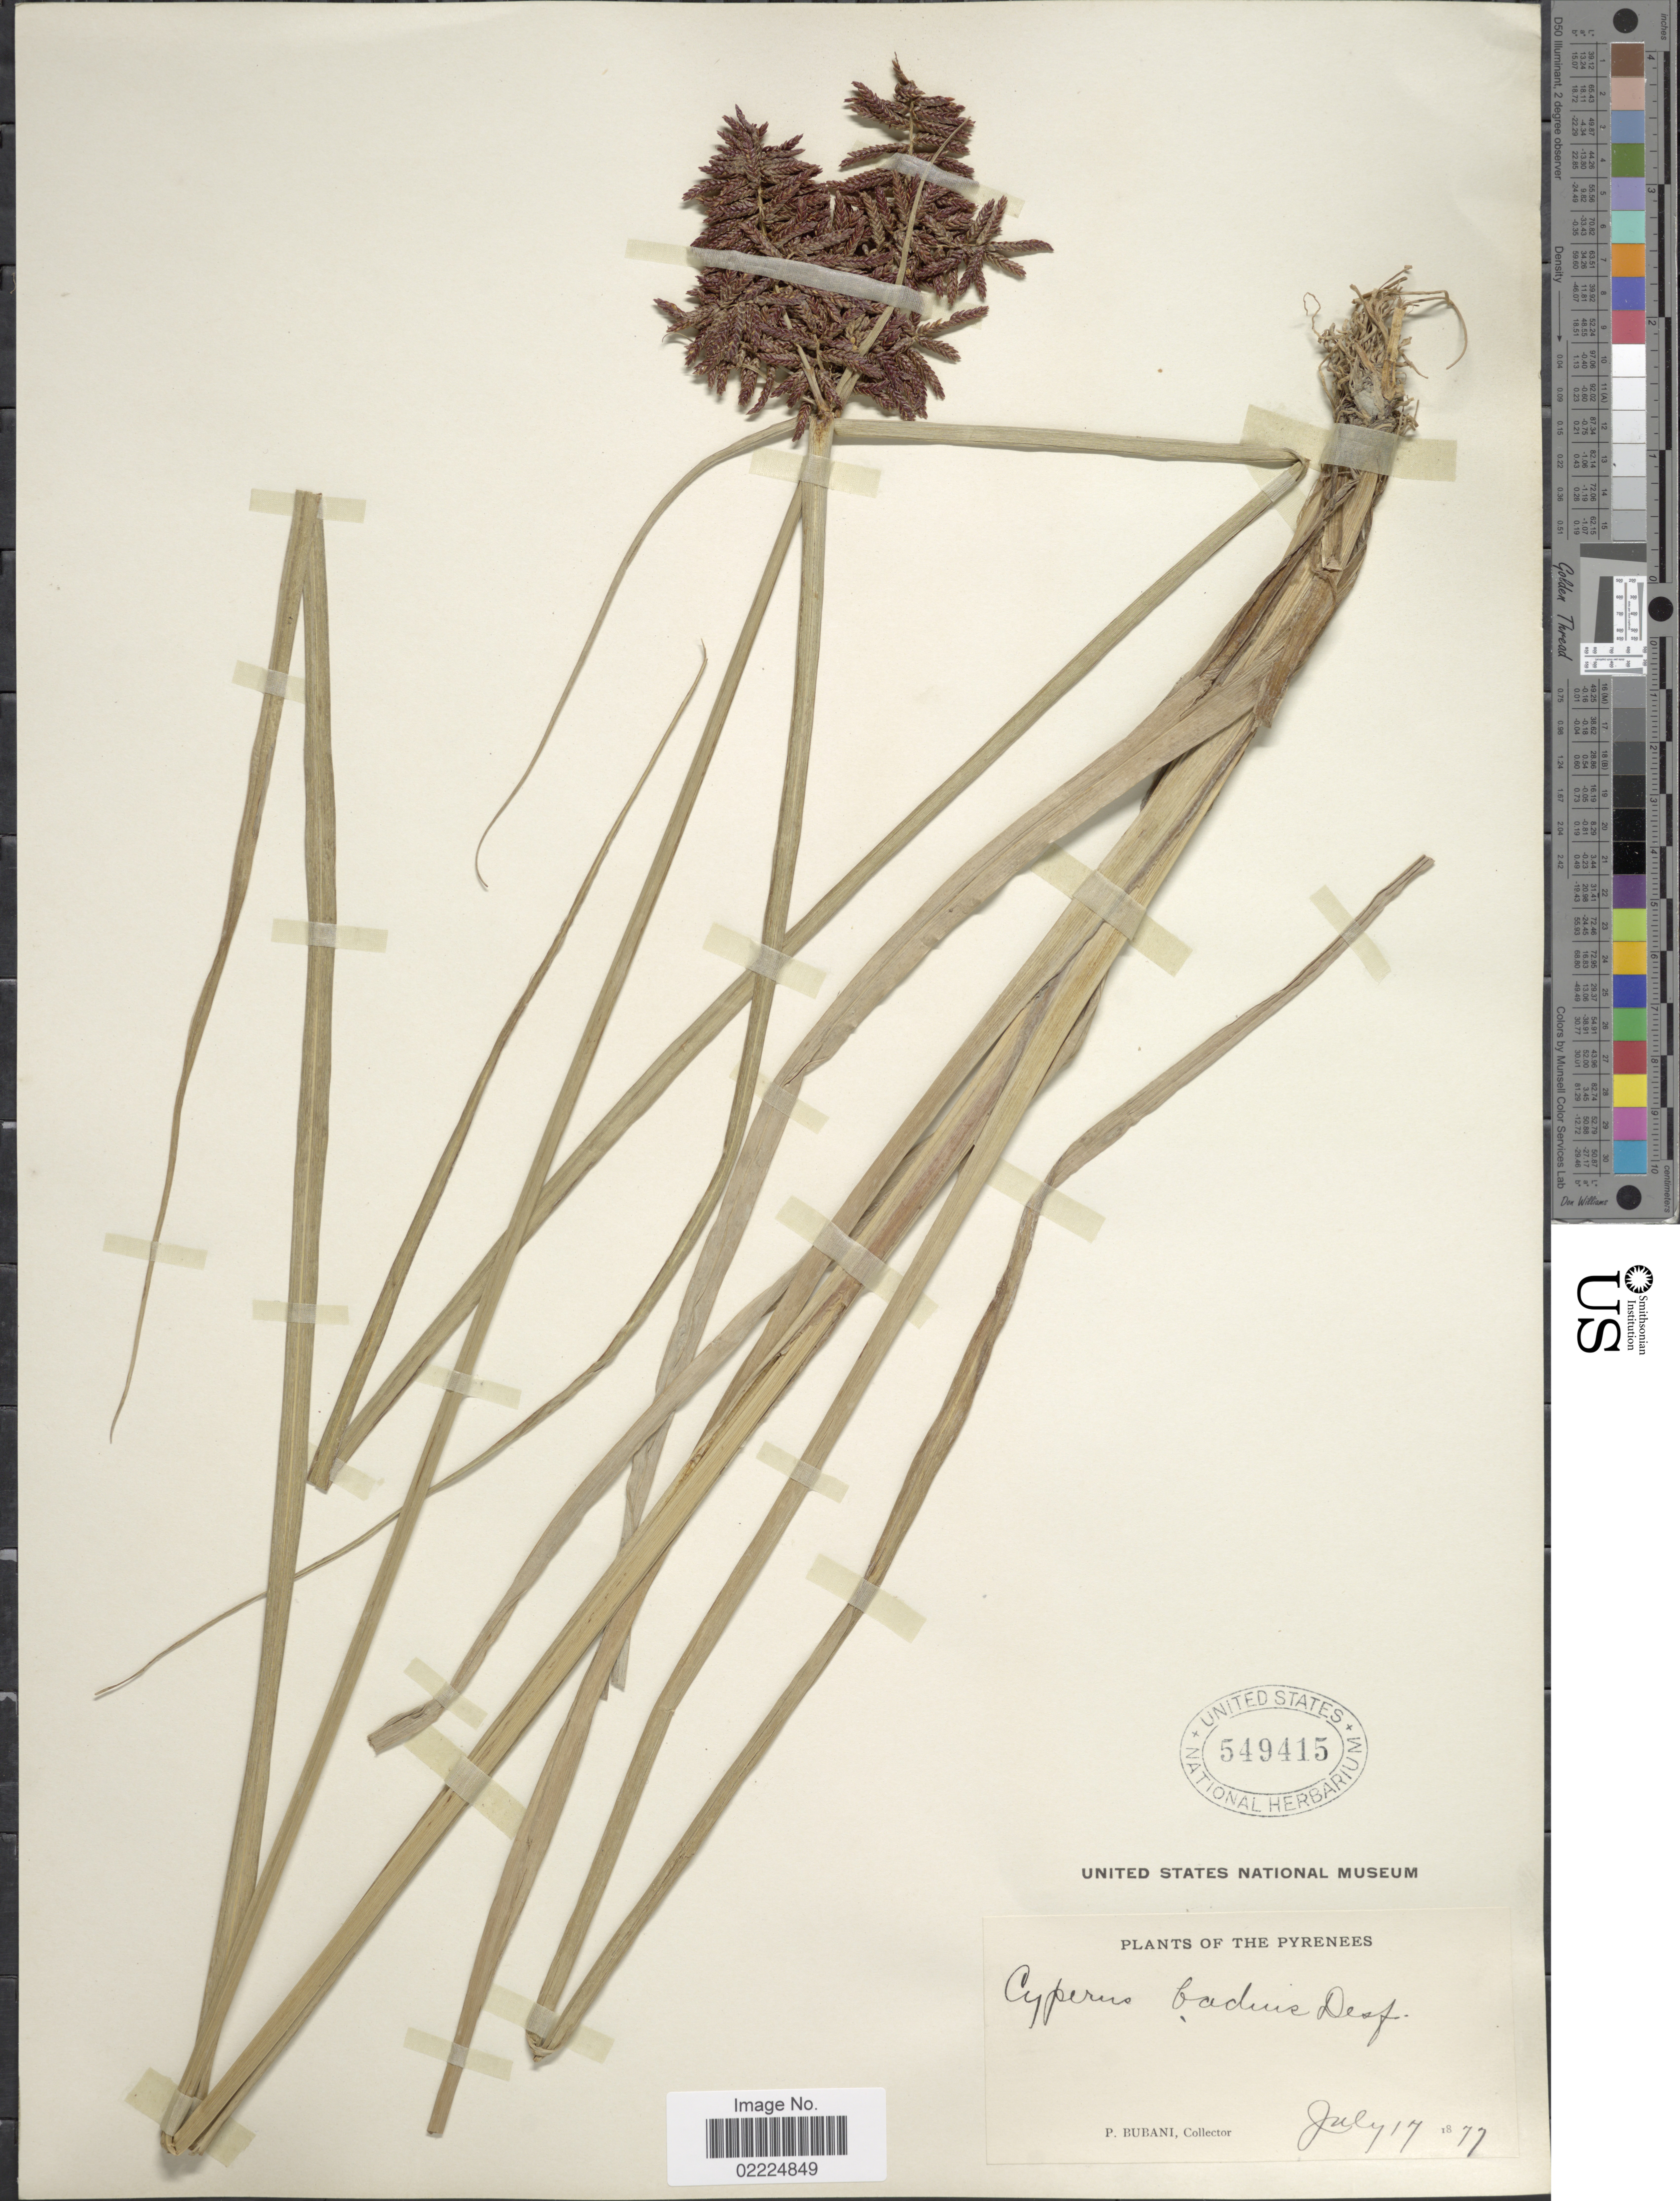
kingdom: Plantae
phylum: Tracheophyta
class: Liliopsida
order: Poales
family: Cyperaceae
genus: Cyperus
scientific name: Cyperus badius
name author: Desf.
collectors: P. Bubani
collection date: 1877-07-17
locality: Pyrenees.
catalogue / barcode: US 549415